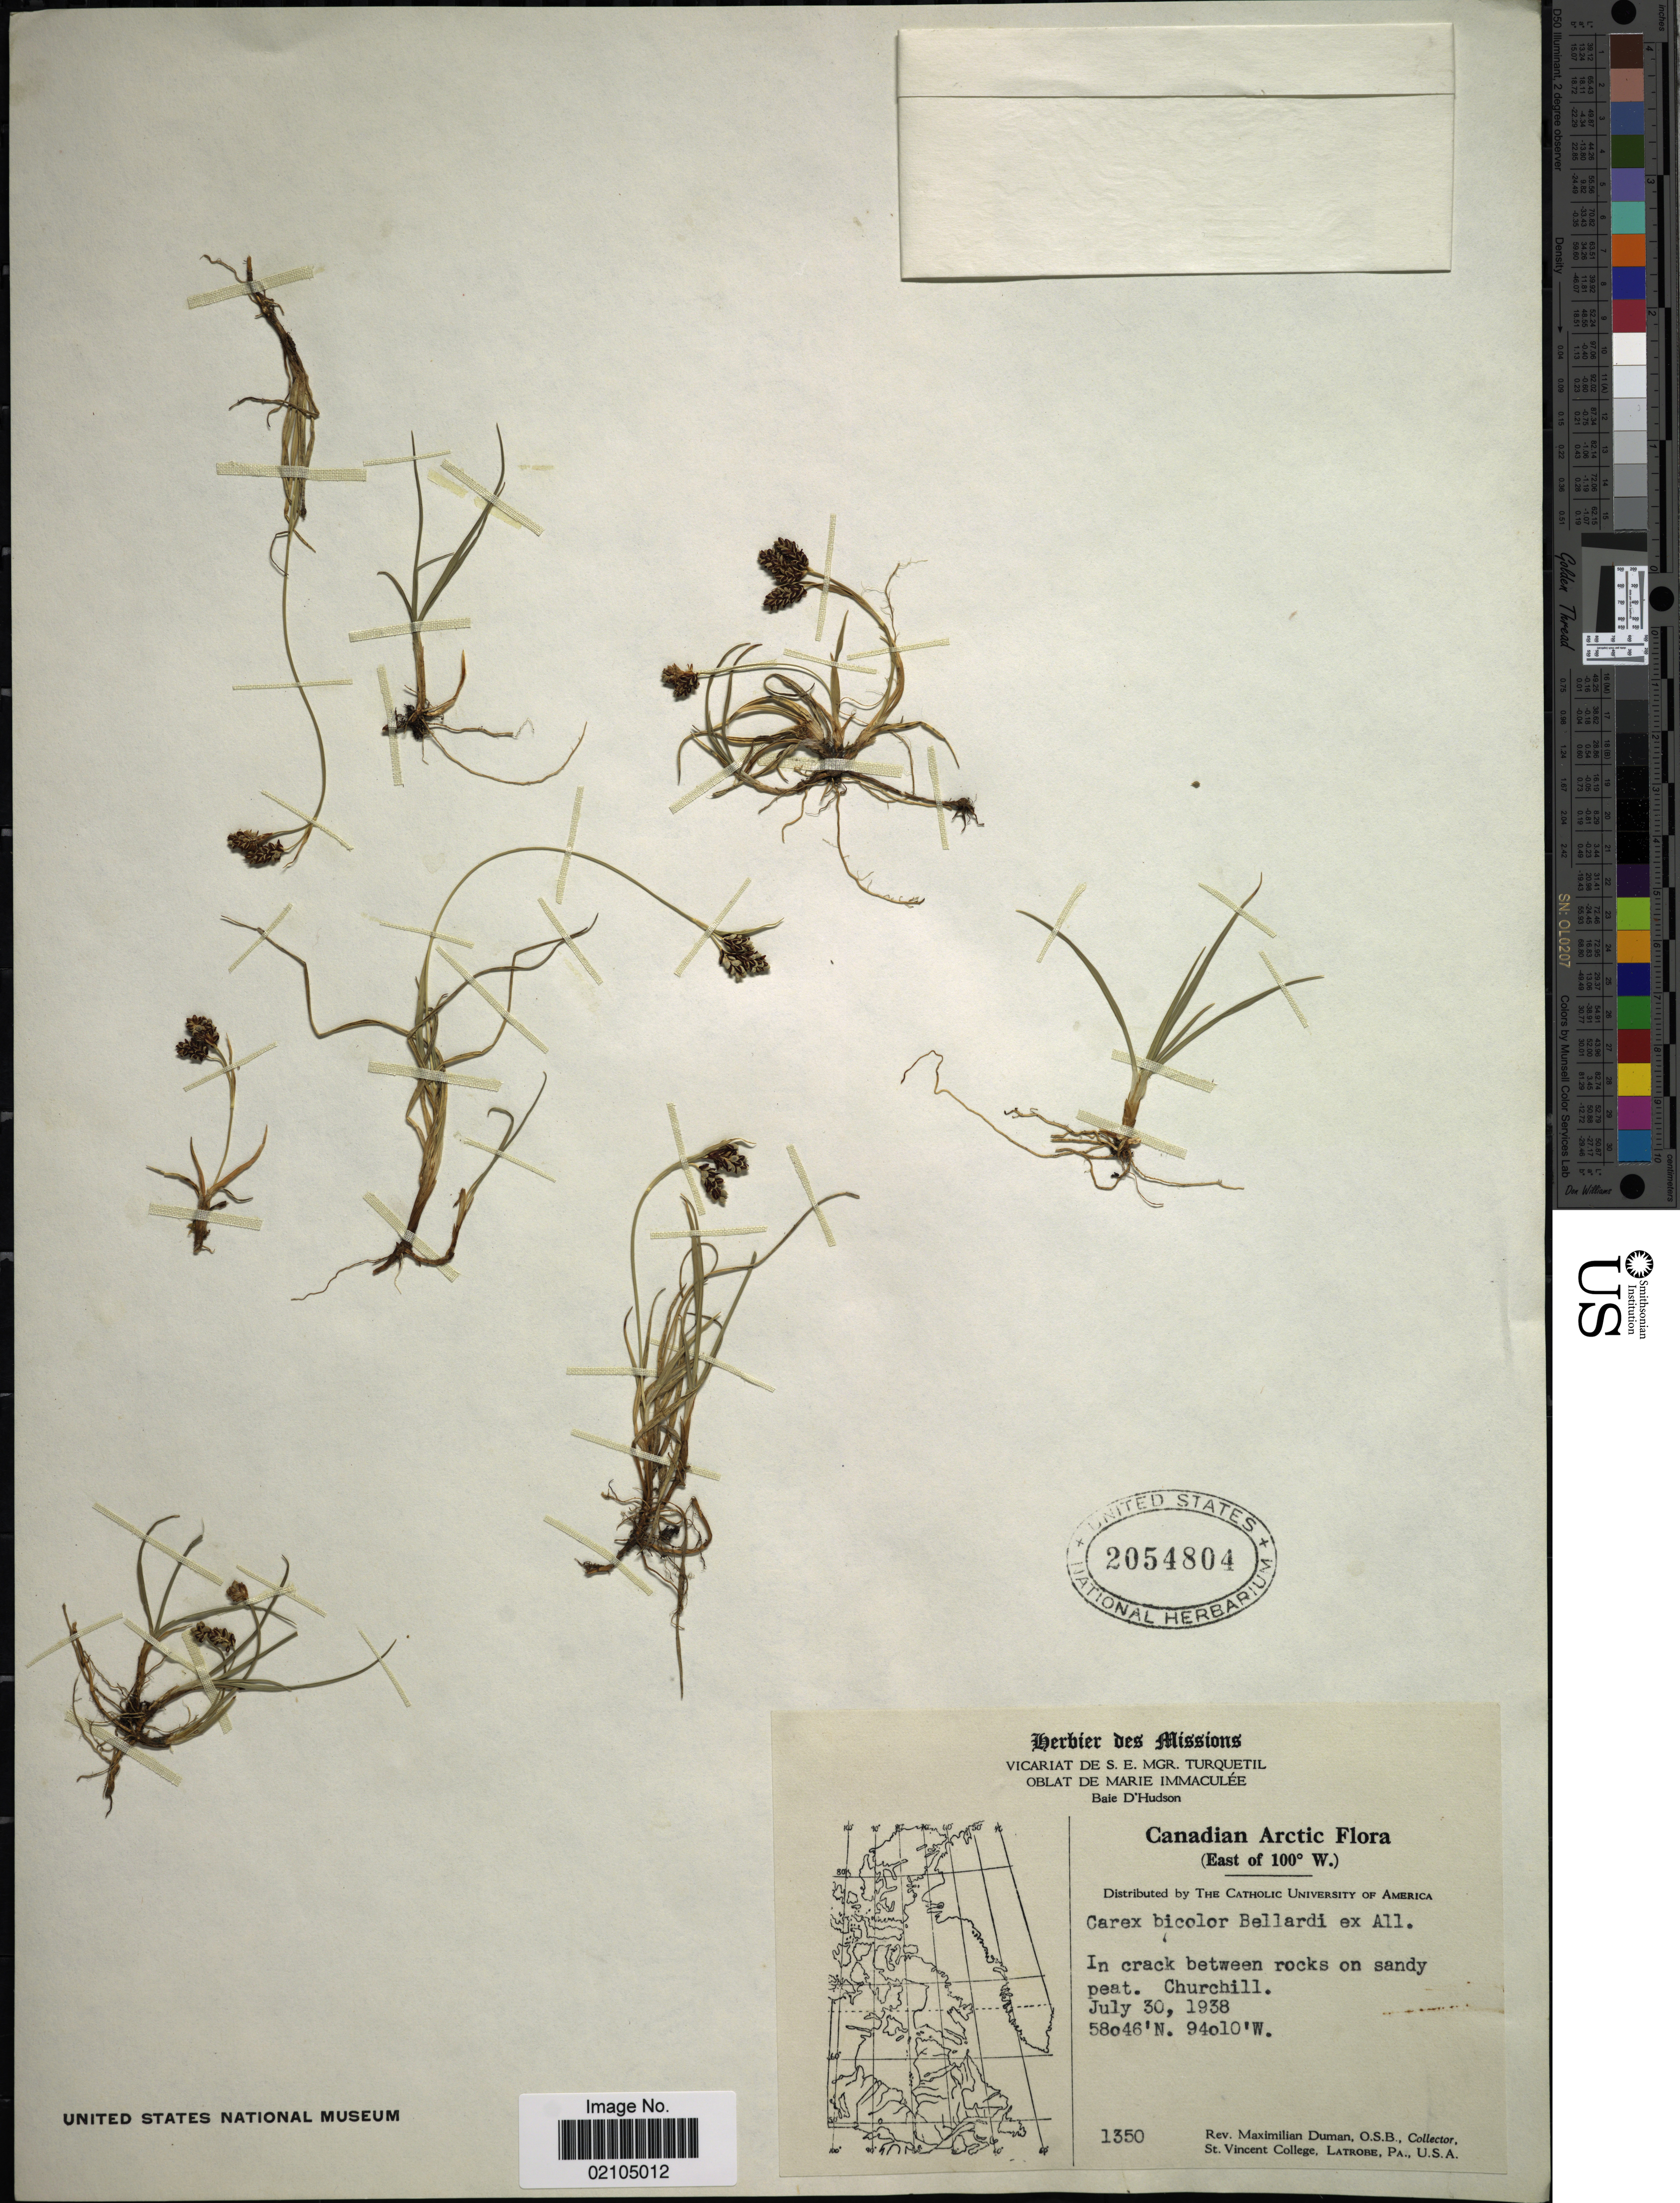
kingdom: Plantae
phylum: Tracheophyta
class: Liliopsida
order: Poales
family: Cyperaceae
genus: Carex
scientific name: Carex bicolor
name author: Bellardi ex All.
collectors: M. Duman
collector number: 1350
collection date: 1938-07-30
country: Canada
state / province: Manitoba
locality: Canadian Arctic. (East of 100º W.) In crack between rocks on sandy peat. Churchill.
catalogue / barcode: US 2054804